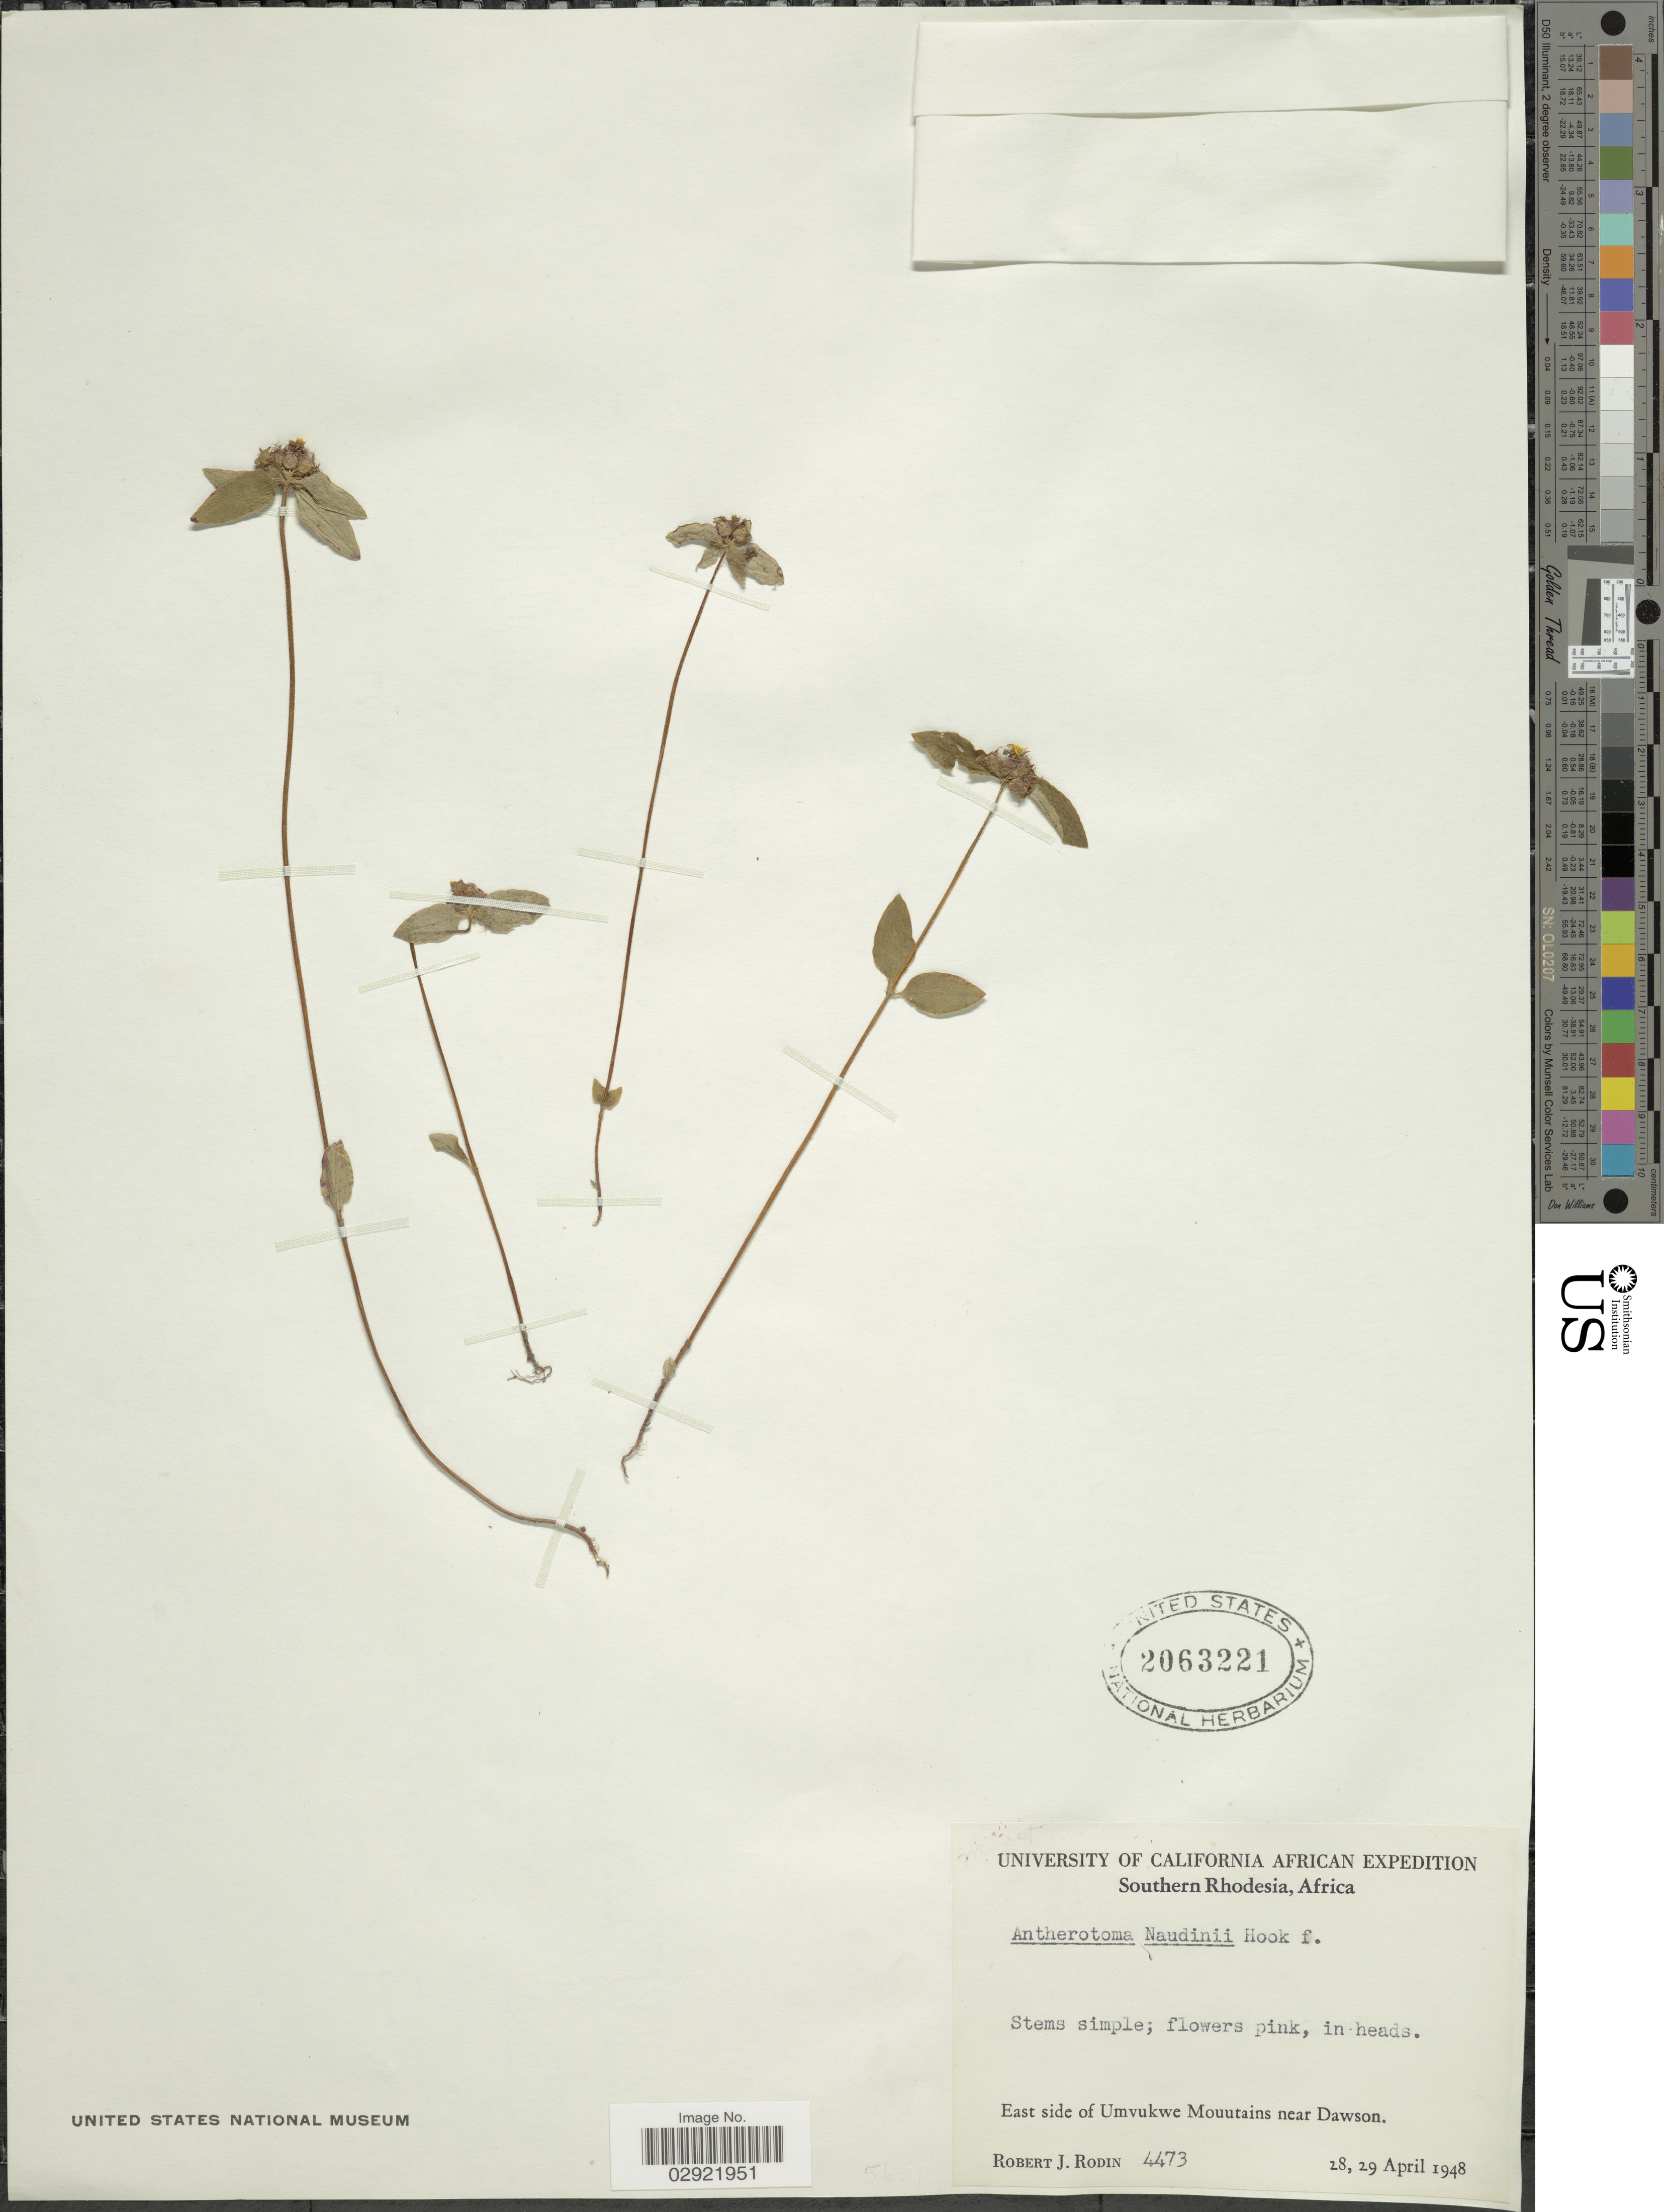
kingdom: Plantae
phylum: Tracheophyta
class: Magnoliopsida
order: Myrtales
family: Melastomataceae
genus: Antherotoma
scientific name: Antherotoma naudinii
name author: Hook. f.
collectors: R. J. Rodin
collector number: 4473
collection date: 1948-04-28/1948-04-29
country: Zimbabwe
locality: Southern Rhodesia. East side of Umvukwe Mouutains near Dawson.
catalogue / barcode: US 2063221